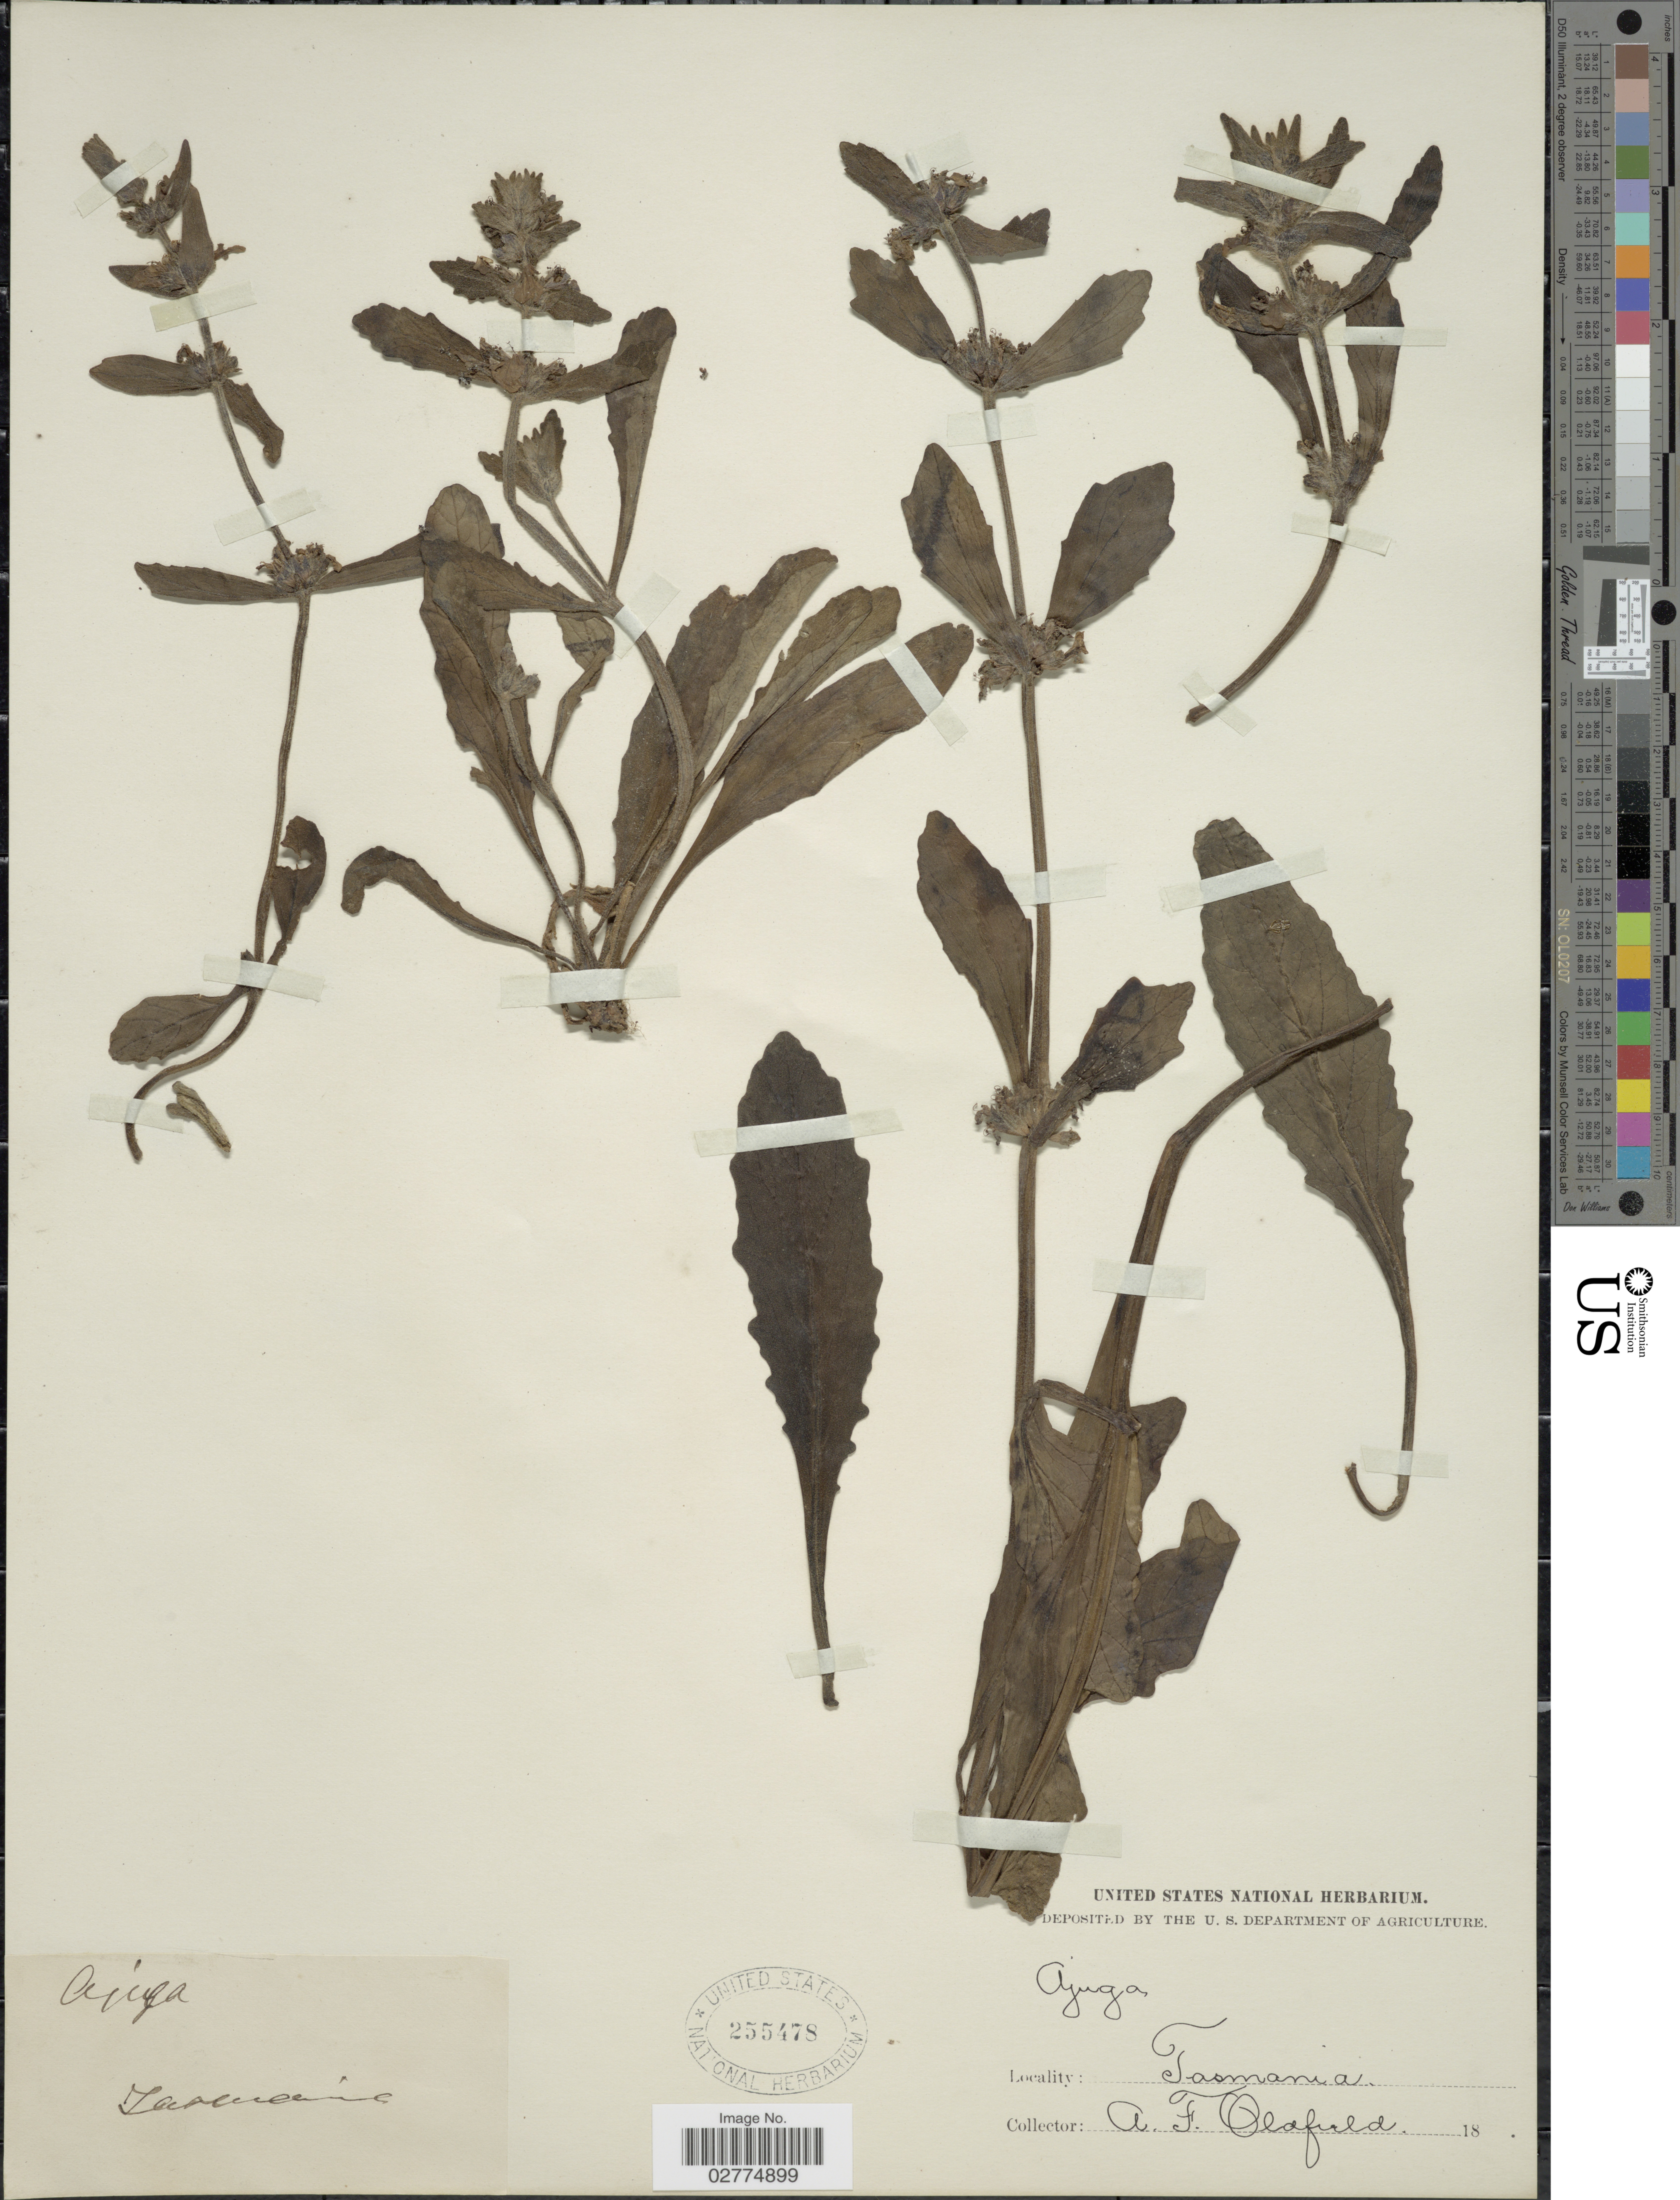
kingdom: Plantae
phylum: Tracheophyta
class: Magnoliopsida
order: Lamiales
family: Lamiaceae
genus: Ajuga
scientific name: Ajuga sp.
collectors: A. Oldfield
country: Australia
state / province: Tasmania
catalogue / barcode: US 255478